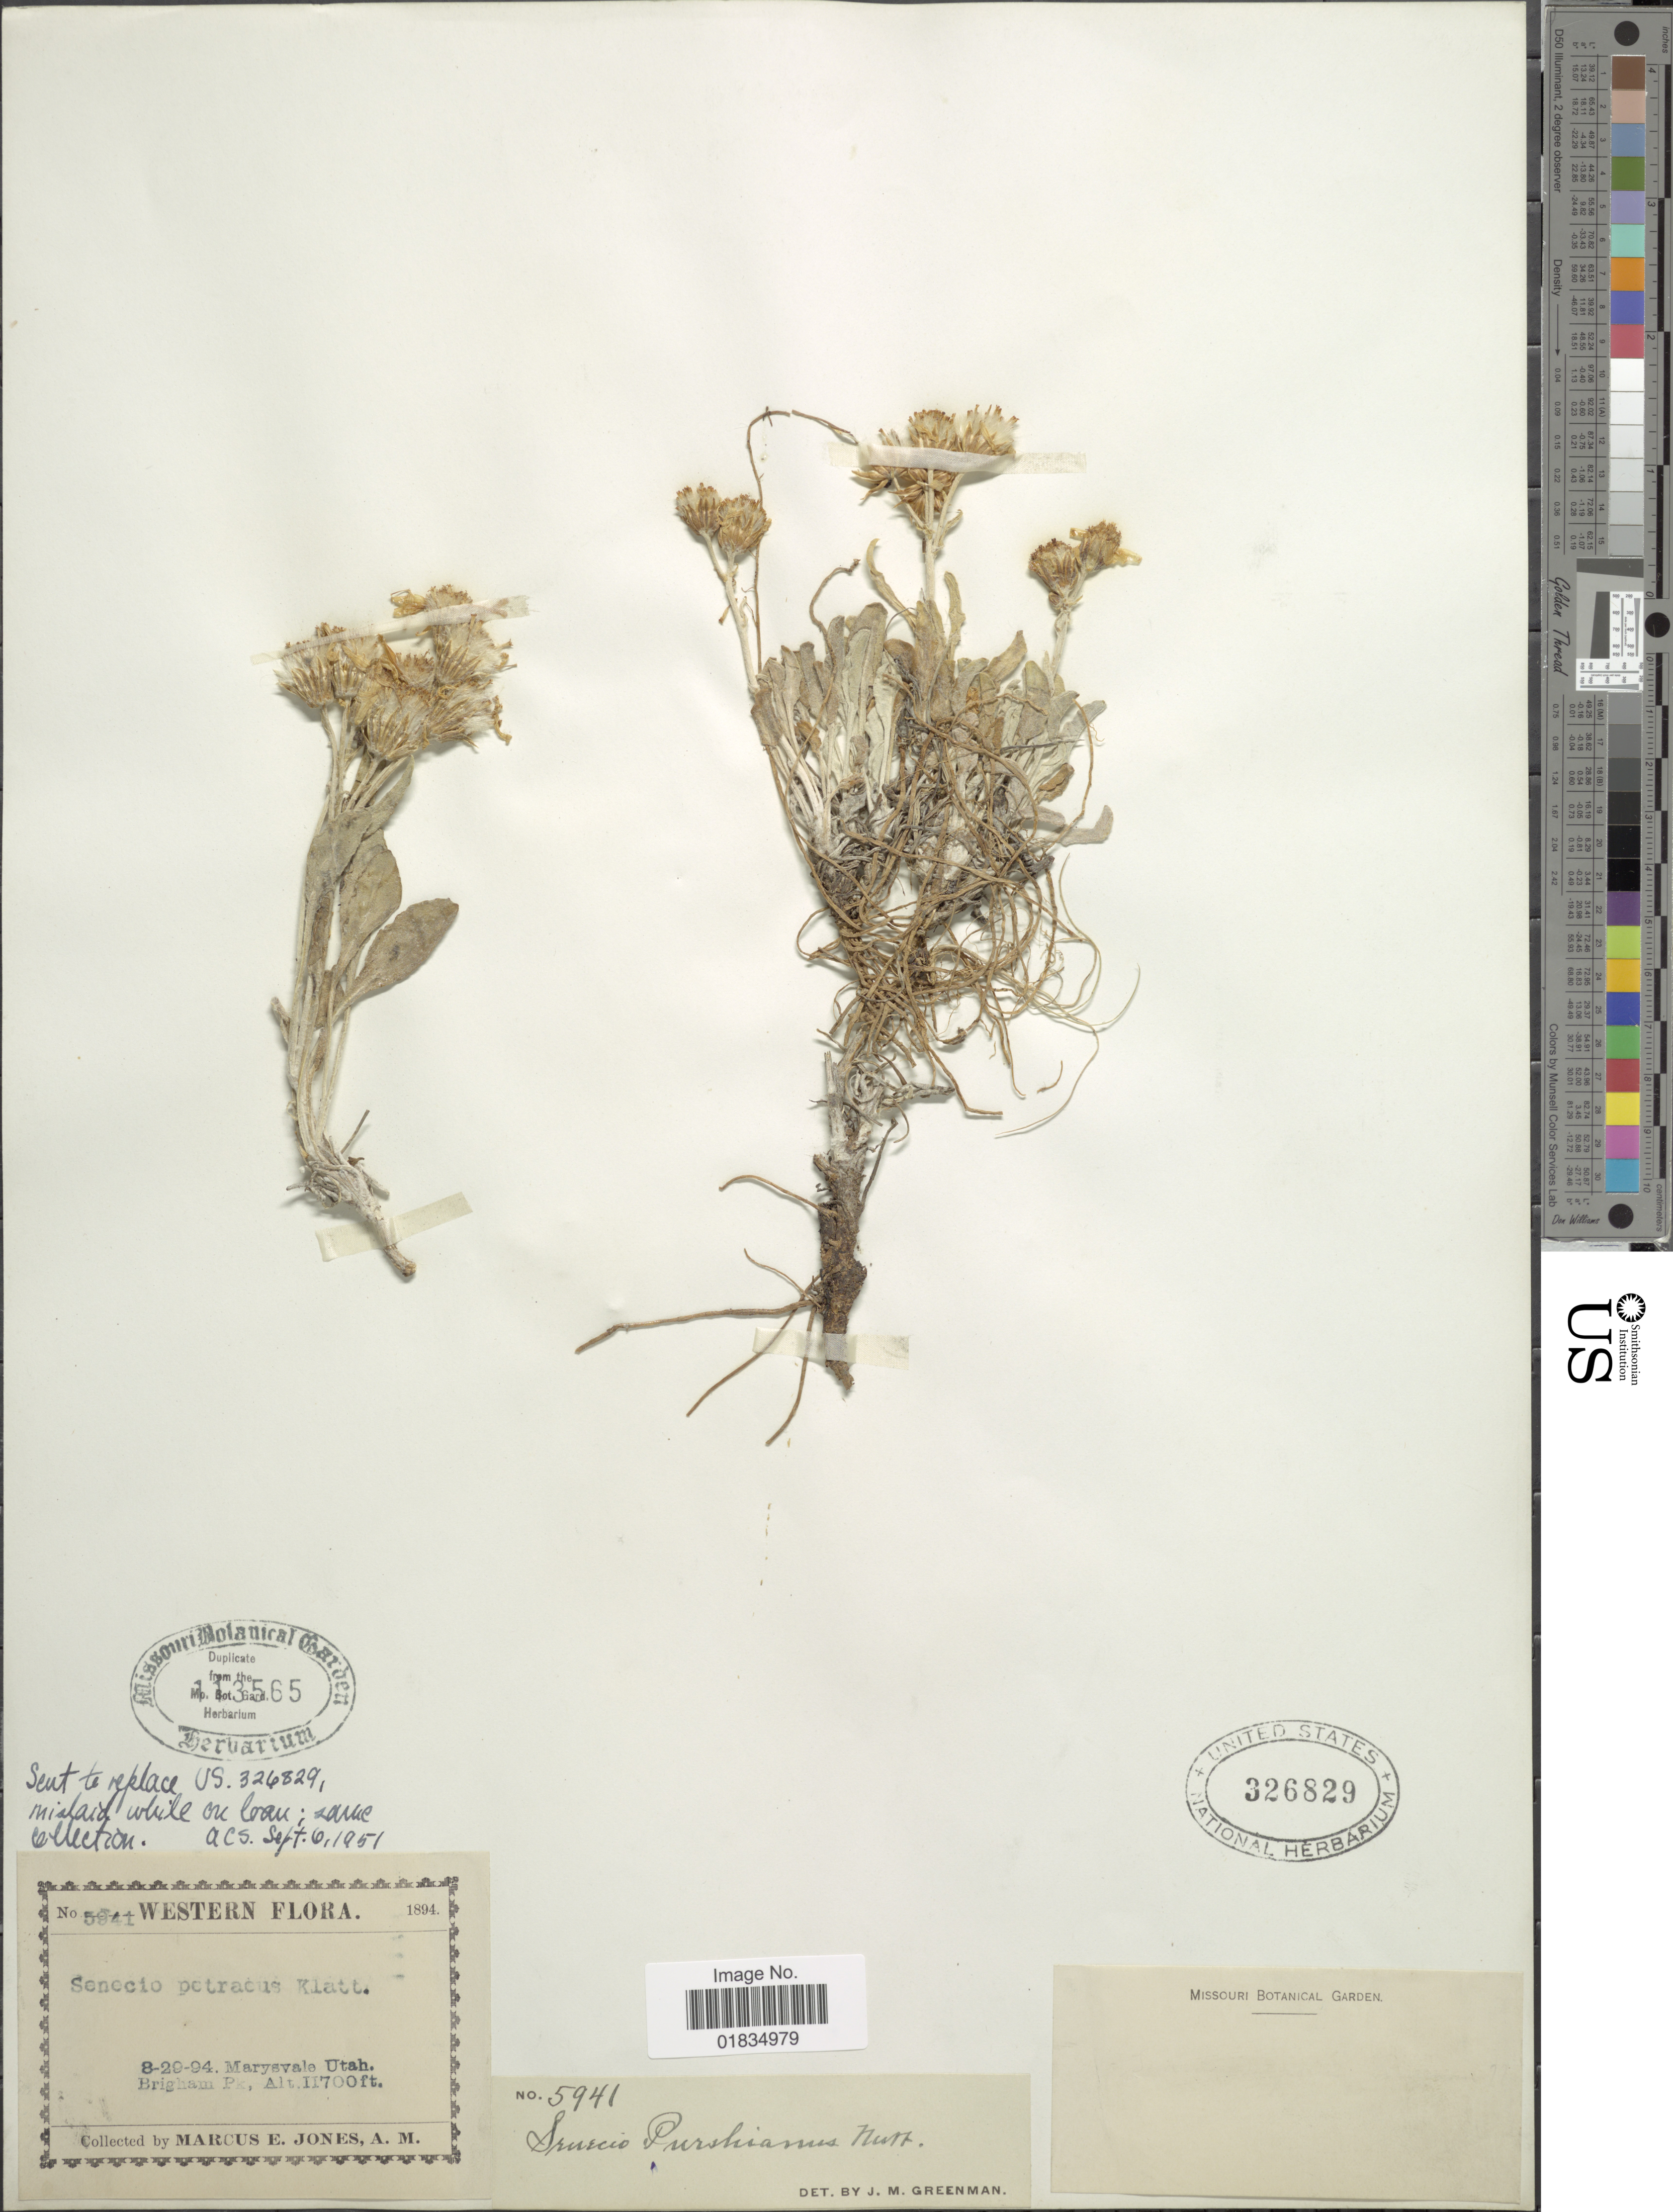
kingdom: Plantae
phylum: Tracheophyta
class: Magnoliopsida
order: Asterales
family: Asteraceae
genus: Packera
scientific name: Packera cana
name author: (Hook.) W.A. Weber & Á. Löve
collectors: M. E. Jones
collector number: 5941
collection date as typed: Transcribed d/m/y: 29/8/94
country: United States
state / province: Utah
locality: Marysvale, Western Brigham Pk.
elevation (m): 3566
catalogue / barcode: US 326829